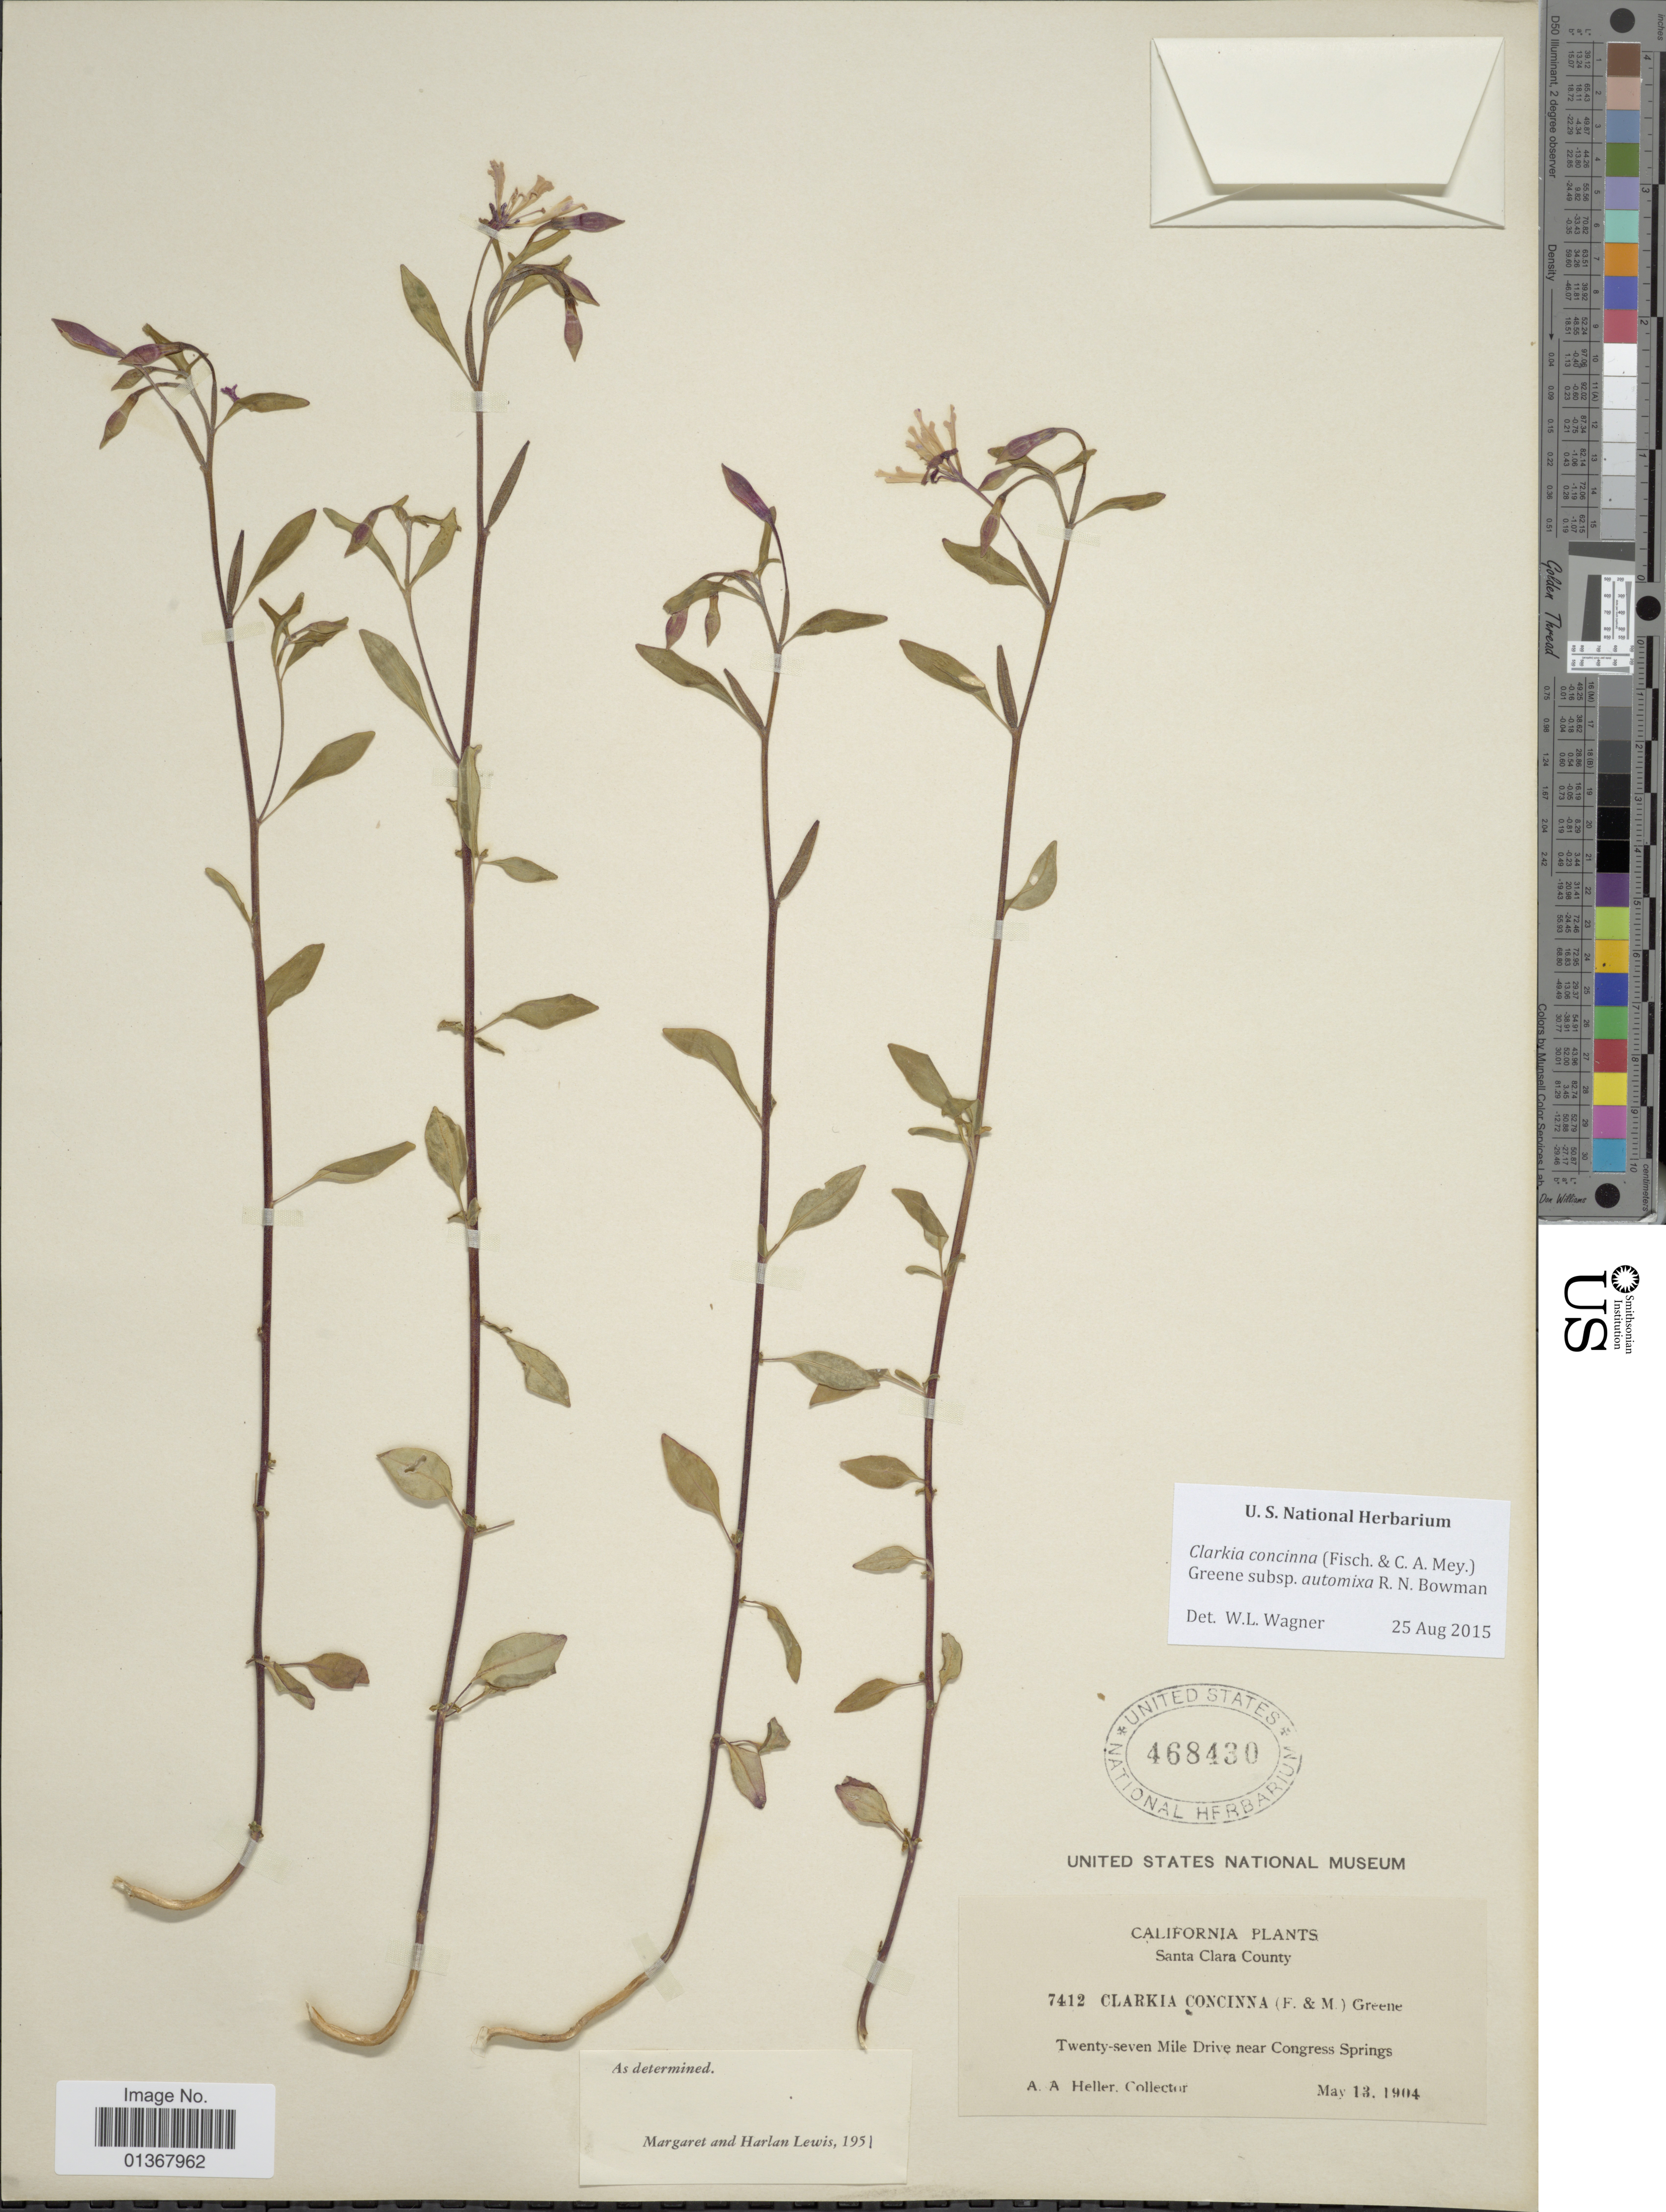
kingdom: Plantae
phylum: Tracheophyta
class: Magnoliopsida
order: Myrtales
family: Onagraceae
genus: Clarkia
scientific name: Clarkia concinna subsp. automixa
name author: R.N. Bowman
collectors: A. A. Heller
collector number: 7412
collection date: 1904-05-13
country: United States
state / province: California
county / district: Santa Clara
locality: Santa Clara County, Twenty-seven Mile Drive near Congress Springs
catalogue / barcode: US 468430